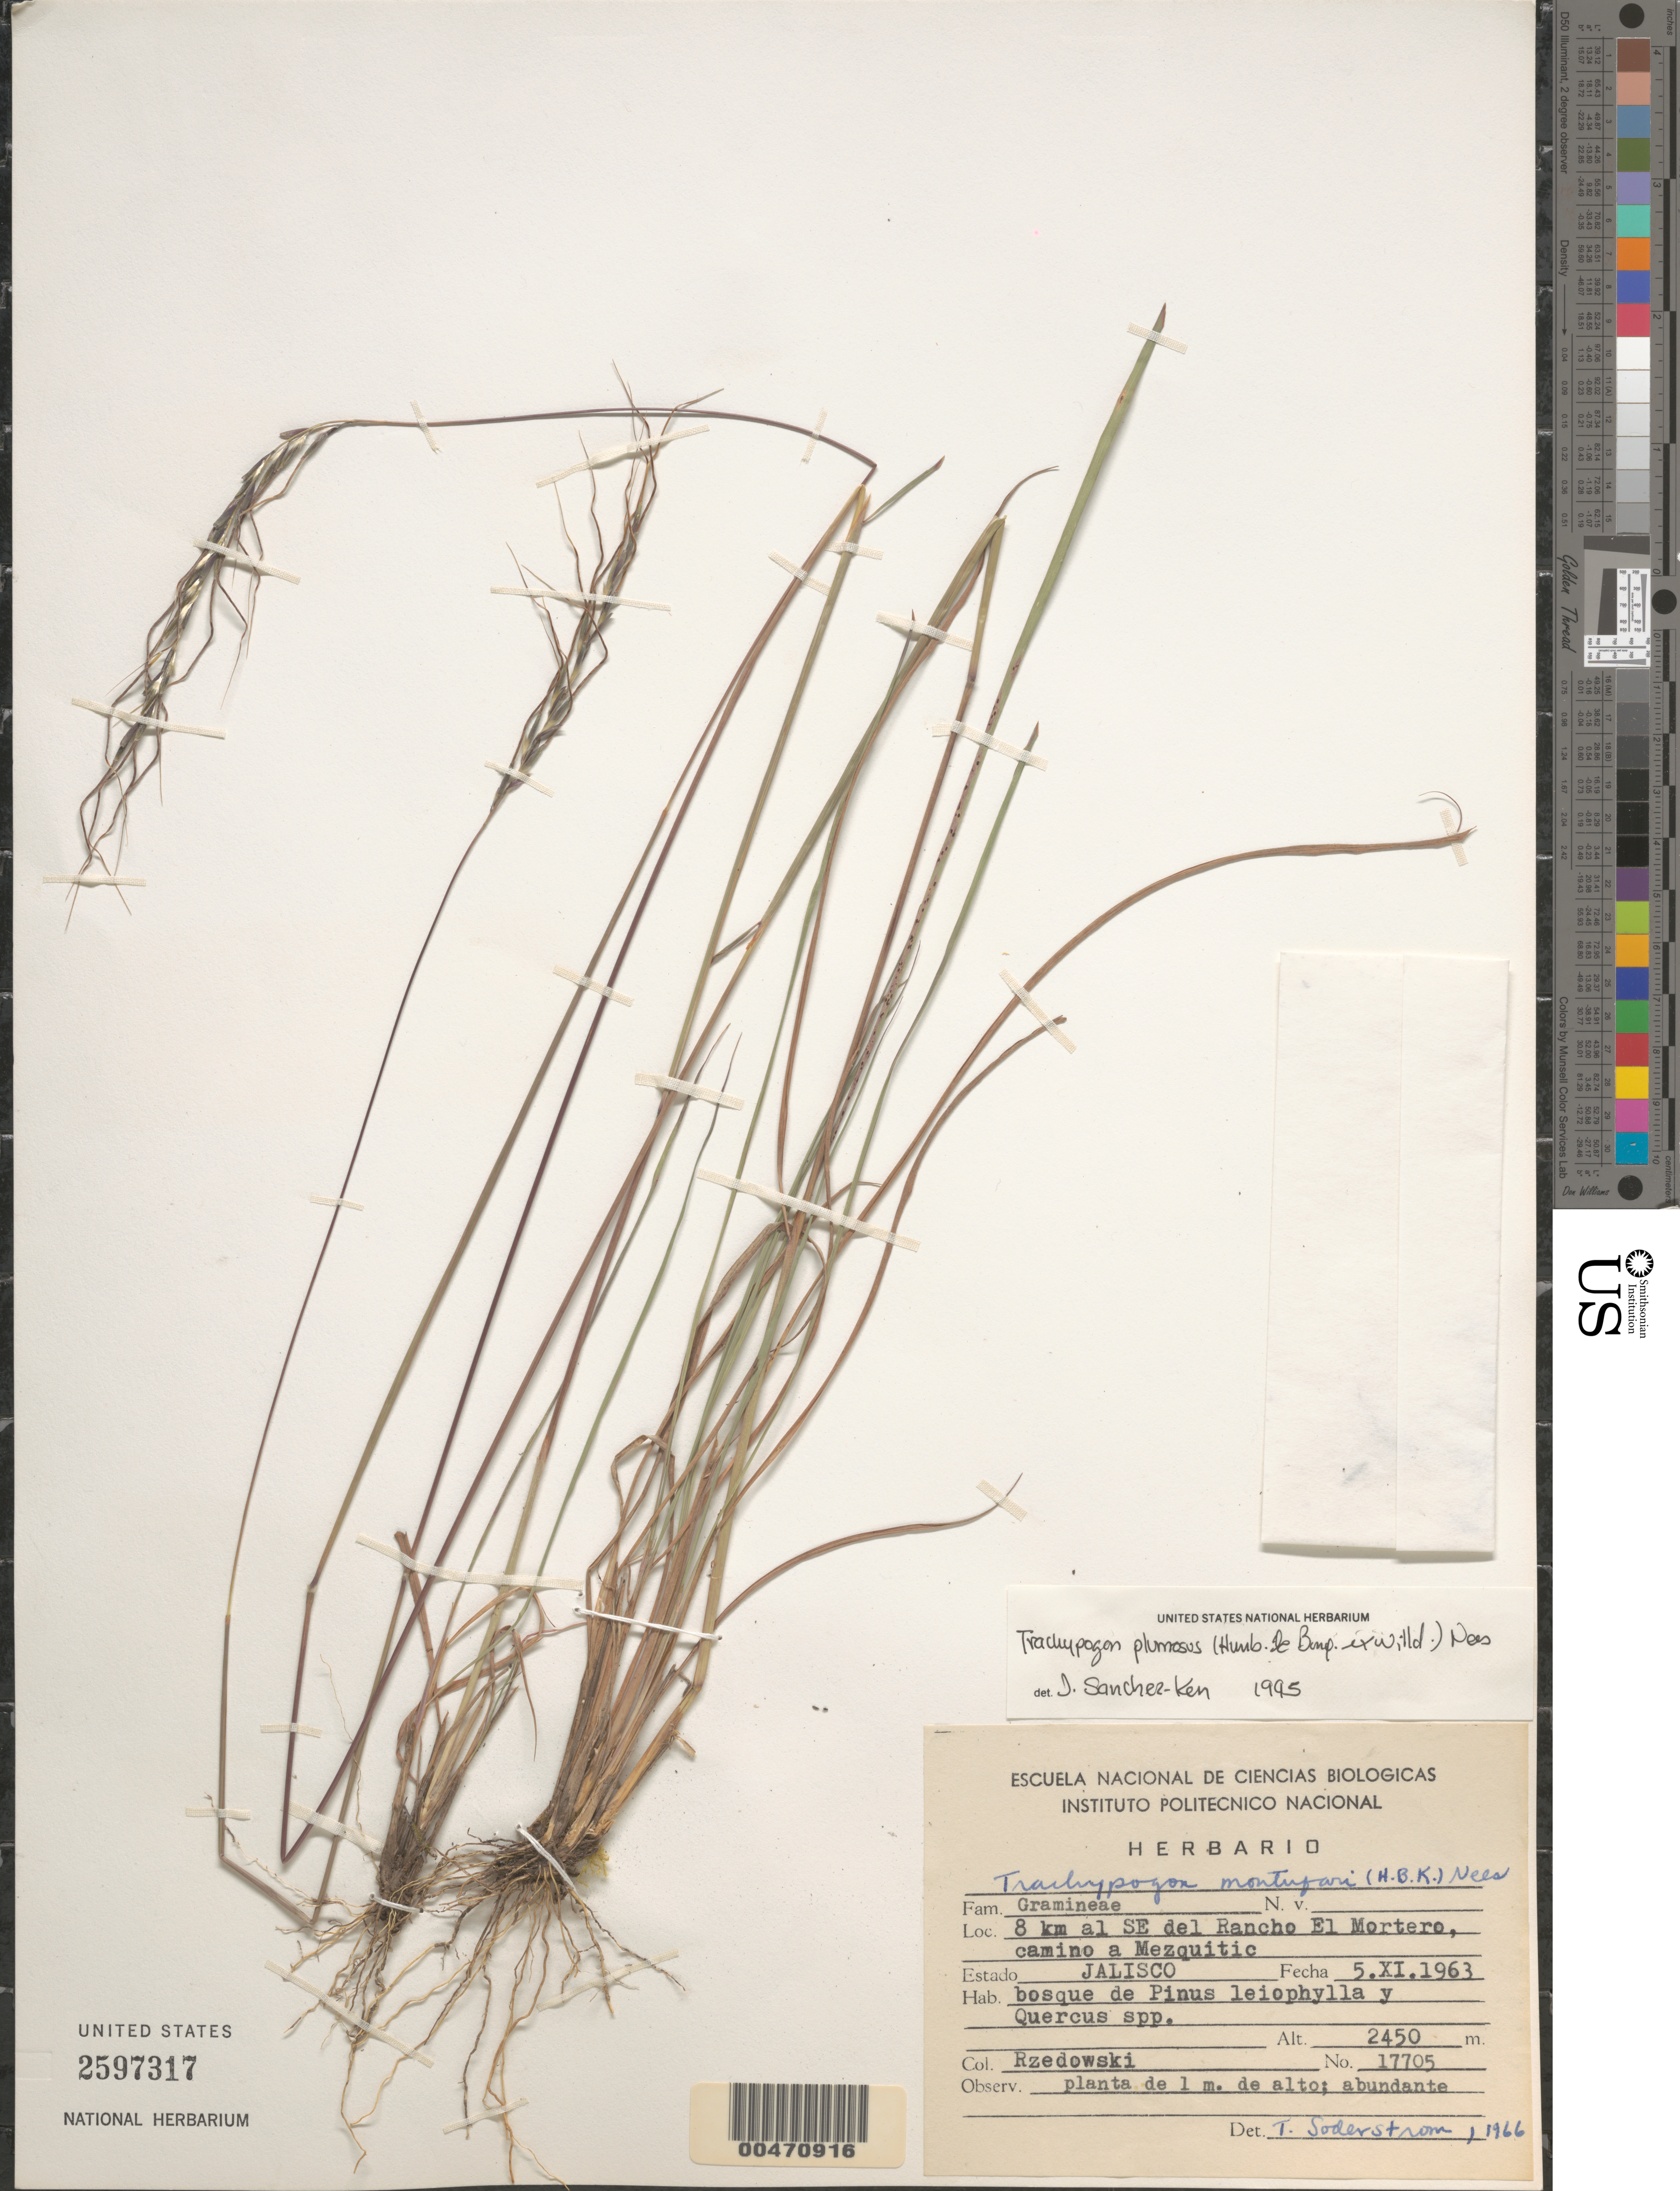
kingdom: Plantae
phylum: Tracheophyta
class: Liliopsida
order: Poales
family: Poaceae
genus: Trachypogon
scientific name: Trachypogon plumosus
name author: (Humb. & Bonpl.) Nees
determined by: Sánchez-Ken, J. G.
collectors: J. Rzedowski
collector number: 17705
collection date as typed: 5 Nov 1963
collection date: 1963-11-05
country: Mexico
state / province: Jalisco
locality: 8 km SE of Rancho El Mortero, rd to Mezquitic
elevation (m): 2450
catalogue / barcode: US 2597317